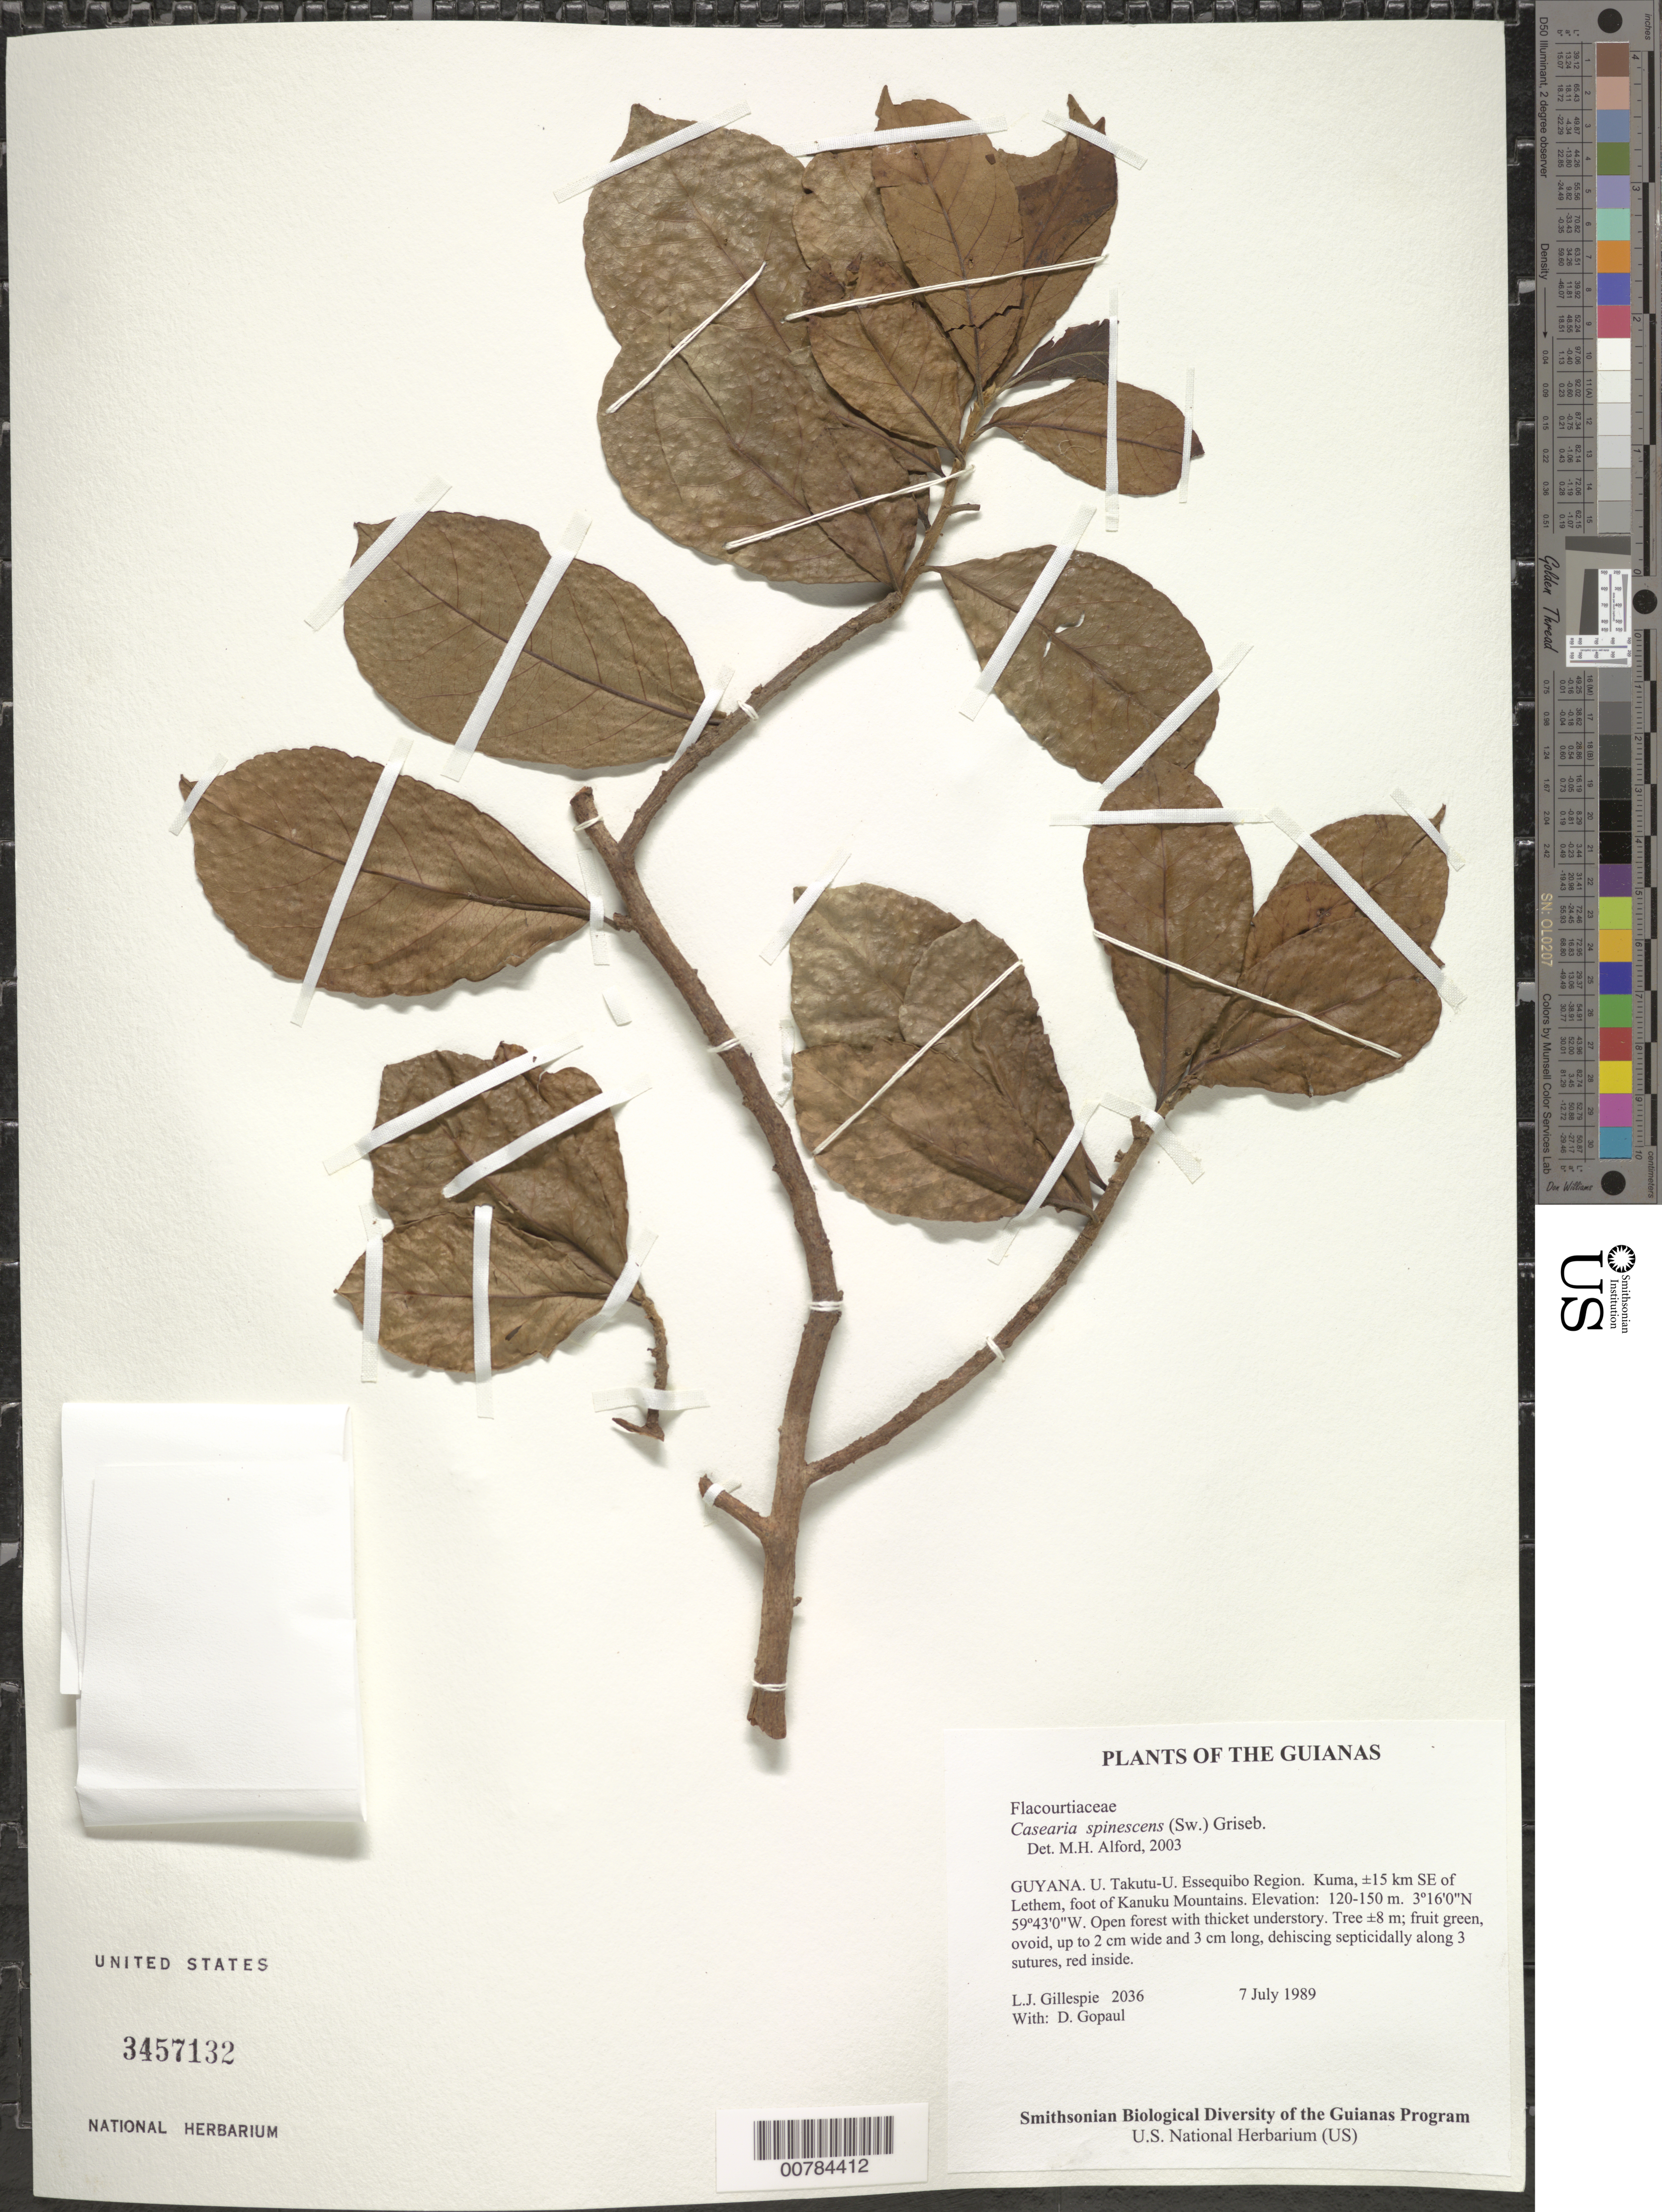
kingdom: Plantae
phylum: Tracheophyta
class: Magnoliopsida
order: Malpighiales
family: Salicaceae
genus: Casearia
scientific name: Casearia spinescens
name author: (Sw.) Griseb.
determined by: Alford, Mac Haverson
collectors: L. J. Gillespie & D. Gopaul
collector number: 2036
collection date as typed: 7 July 1989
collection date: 1989-07-07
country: Guyana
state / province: U. Takutu-U. Essequibo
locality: Kuma, ±15 km SE of Lethem, foot of Kanuku Mountains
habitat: Open forest with thicket understory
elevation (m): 120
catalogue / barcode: US 3457132